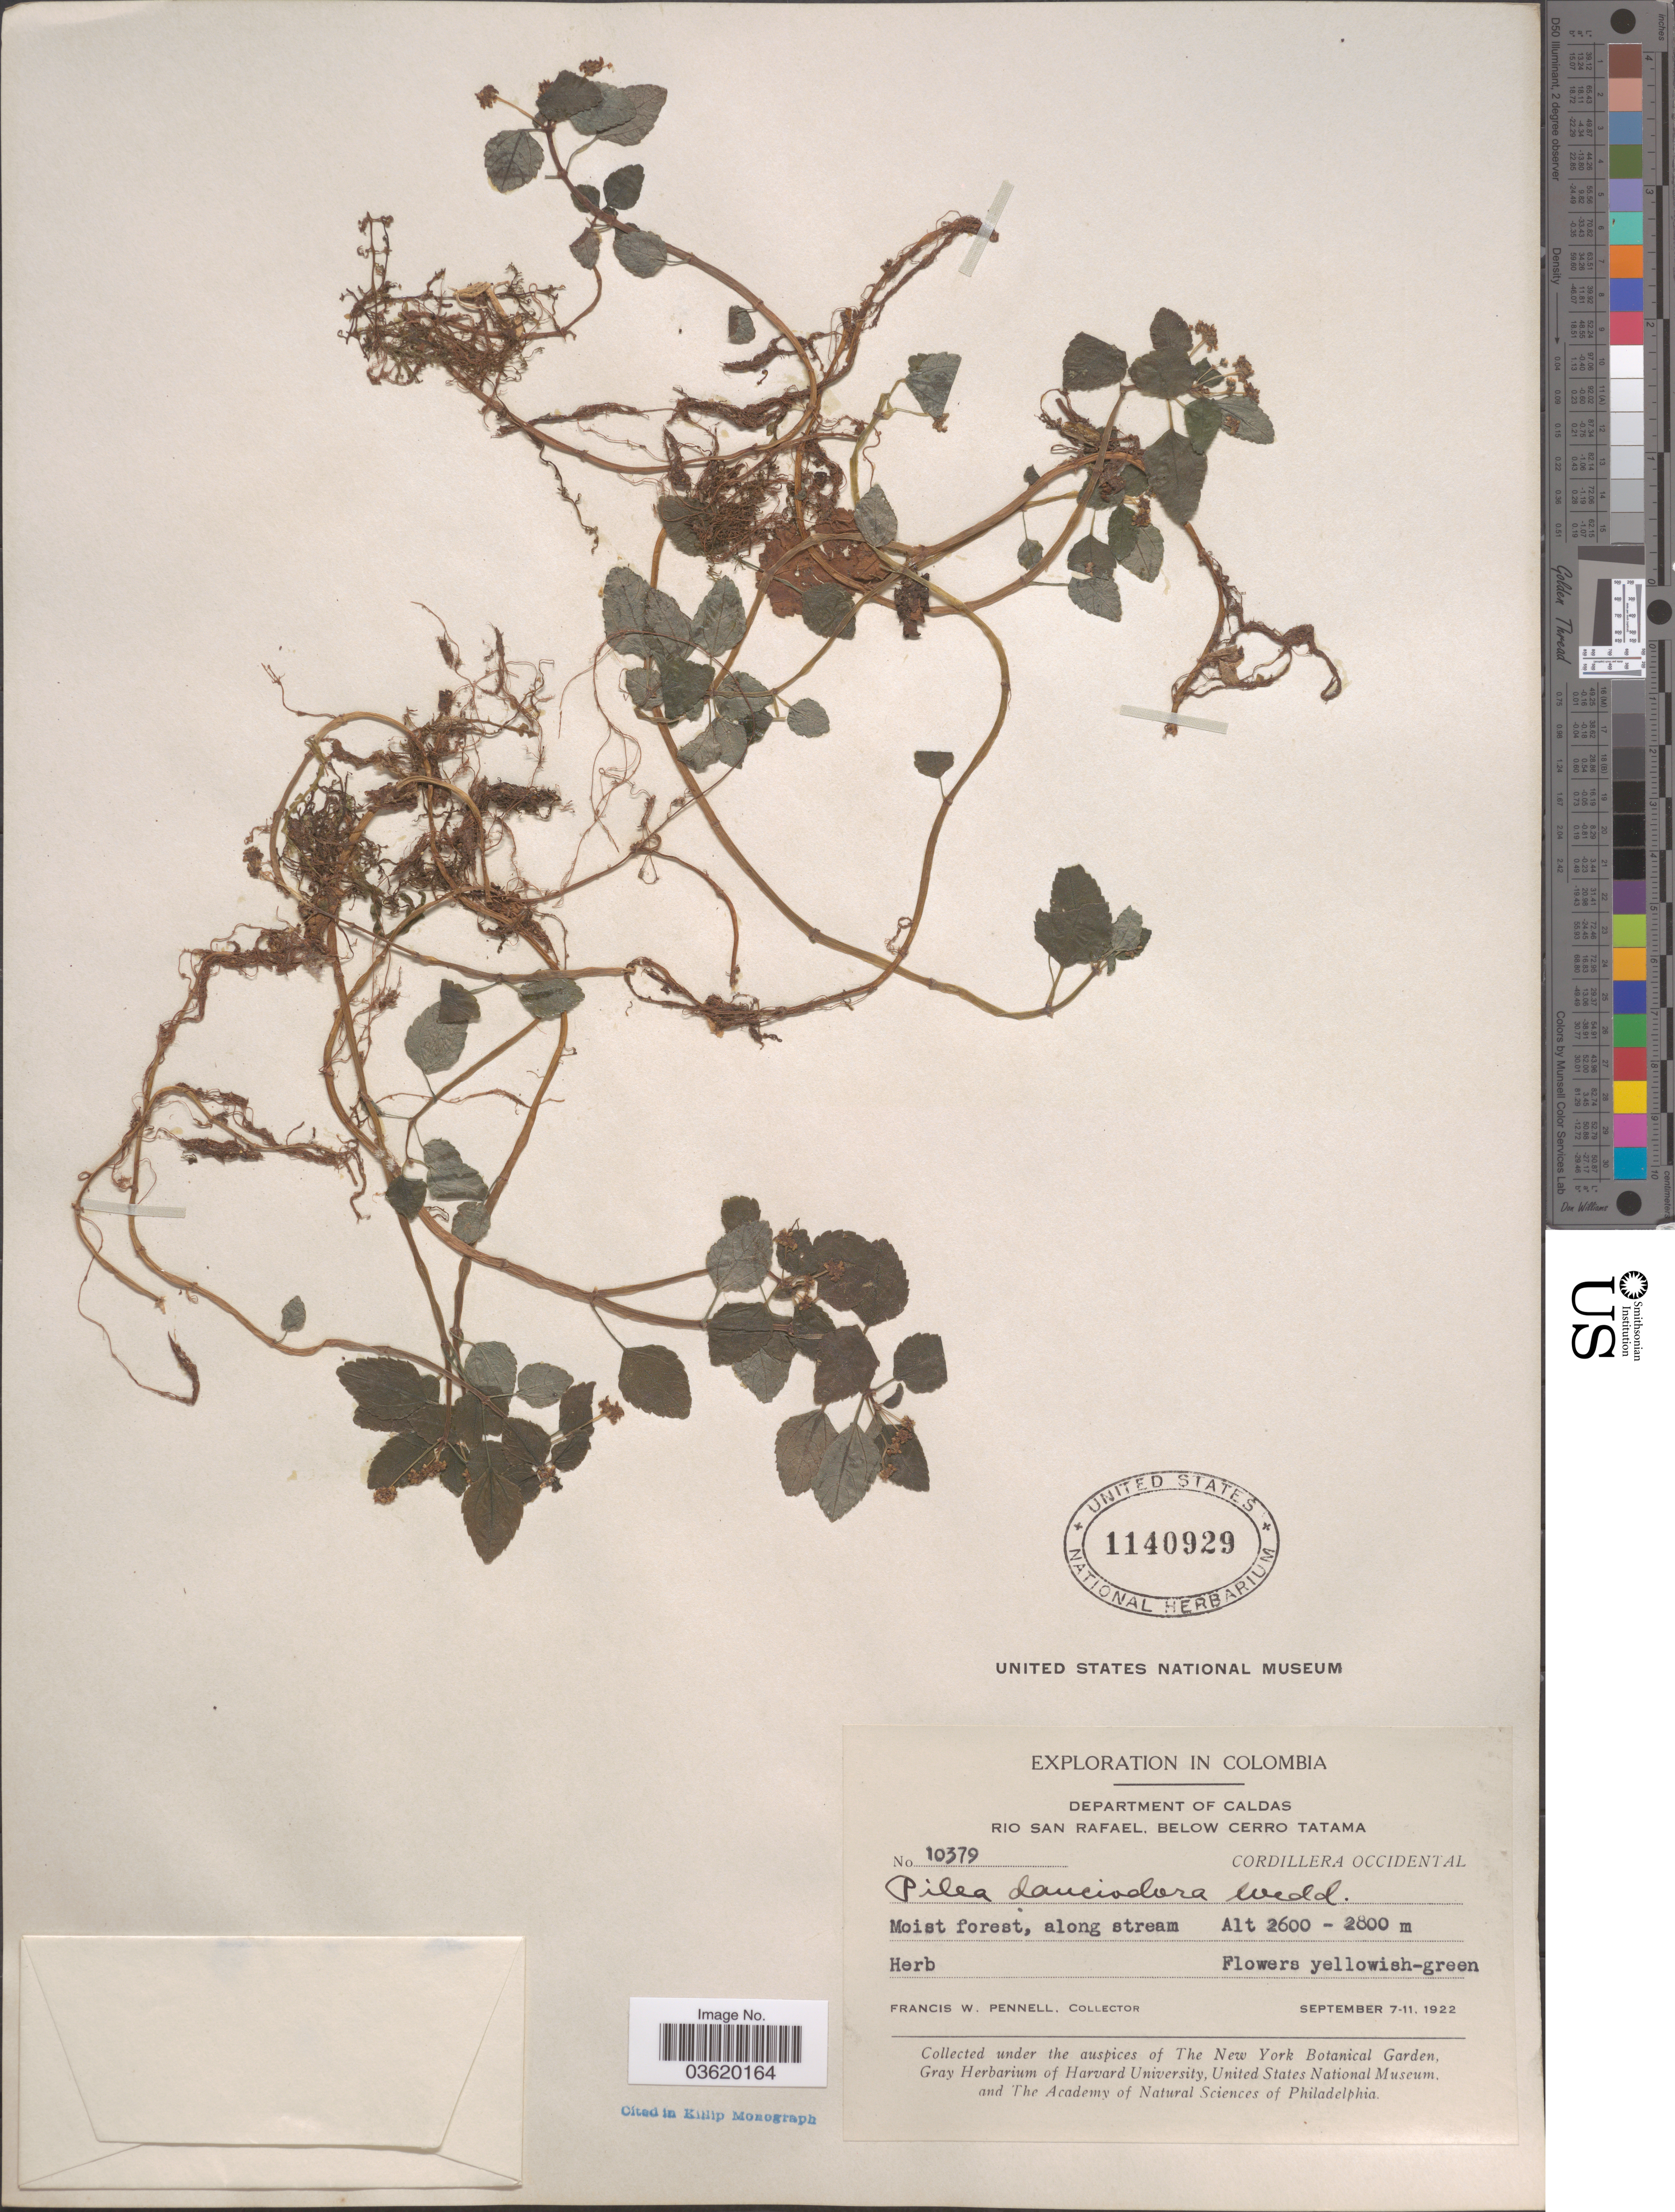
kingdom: Plantae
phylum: Tracheophyta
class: Magnoliopsida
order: Rosales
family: Urticaceae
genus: Pilea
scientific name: Pilea dauciodora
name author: Pav. ex Wedd.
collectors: F. W. Pennell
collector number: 10379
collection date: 1922-09-07/1922-09-11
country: Colombia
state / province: Caldas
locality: Department of Caldas. Rio San Rafael, below Cerro Tatama. Cordillera Occidental.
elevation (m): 2600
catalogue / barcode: US 1140929